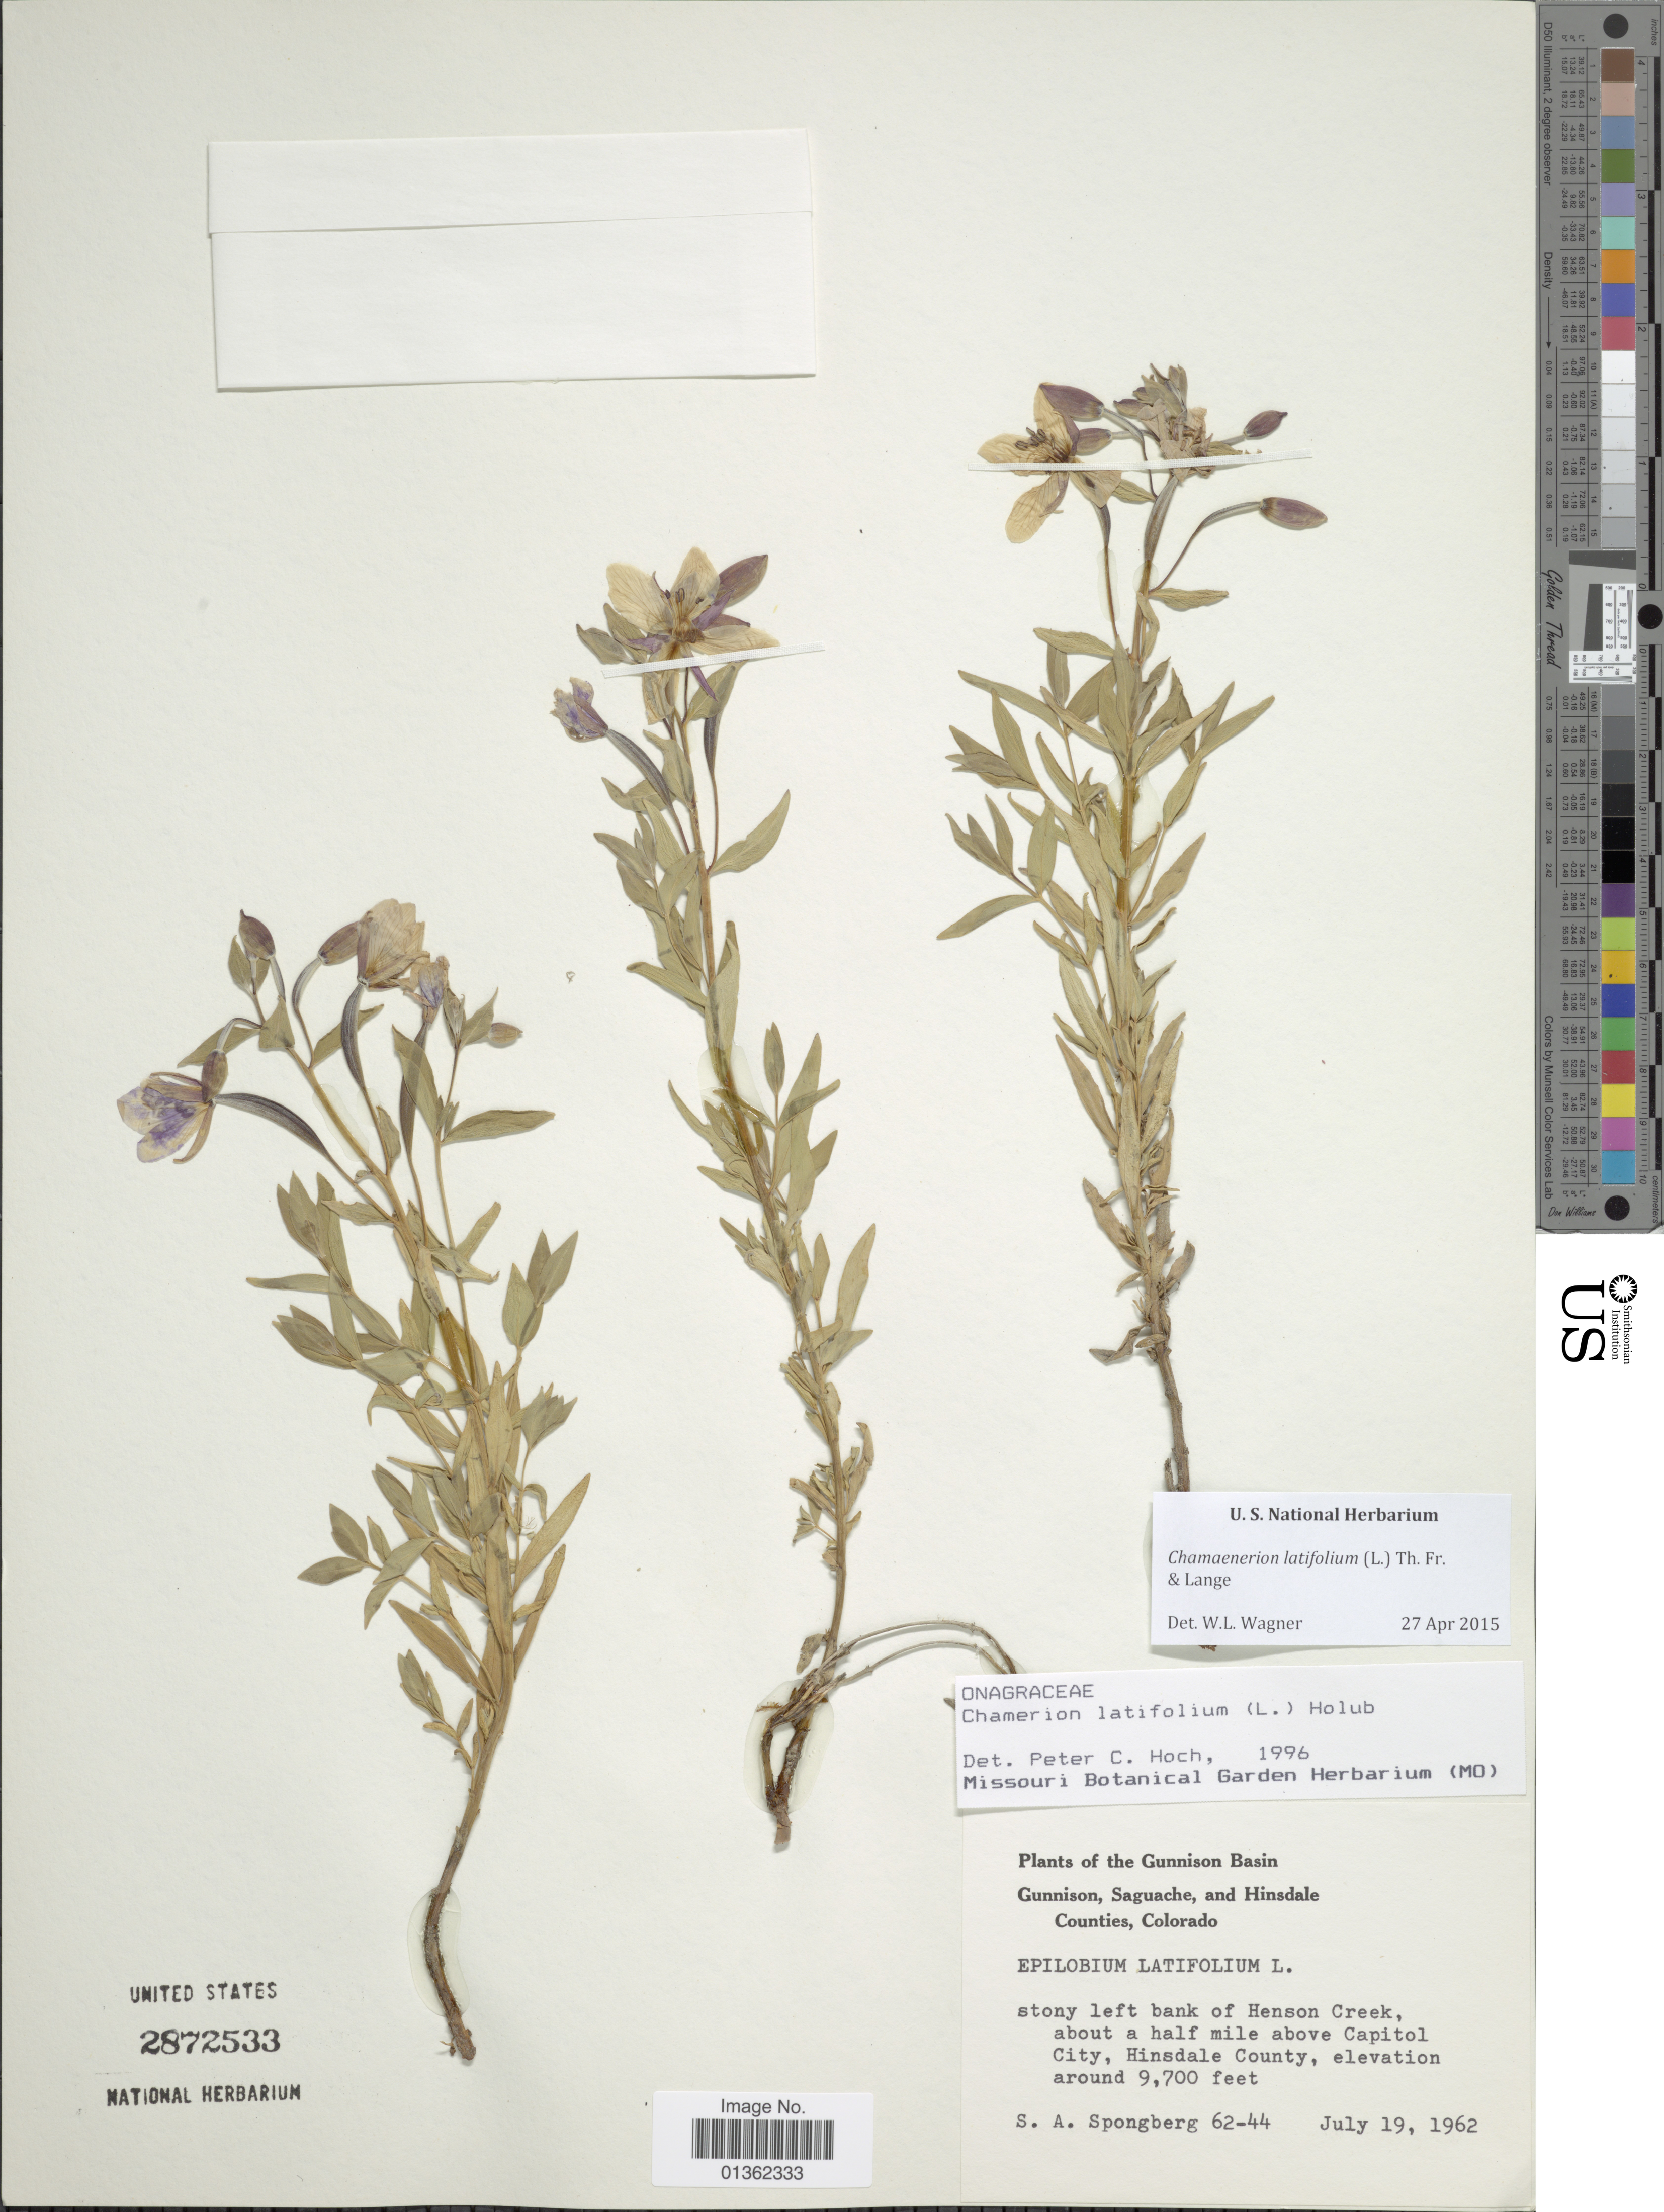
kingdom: Plantae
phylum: Tracheophyta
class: Magnoliopsida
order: Myrtales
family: Onagraceae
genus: Chamaenerion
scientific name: Chamaenerion latifolium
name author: (L.) Th. Fr. & Lange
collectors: S. A.Spongberg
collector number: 62-44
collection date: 1962-07-19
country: United States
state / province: Colorado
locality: Gunnison Basin. Saguache, and Hinsdale Counties. Stony left bank of Henson Creek, about a half mile above Capitol City.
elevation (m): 2957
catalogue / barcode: US 2872533